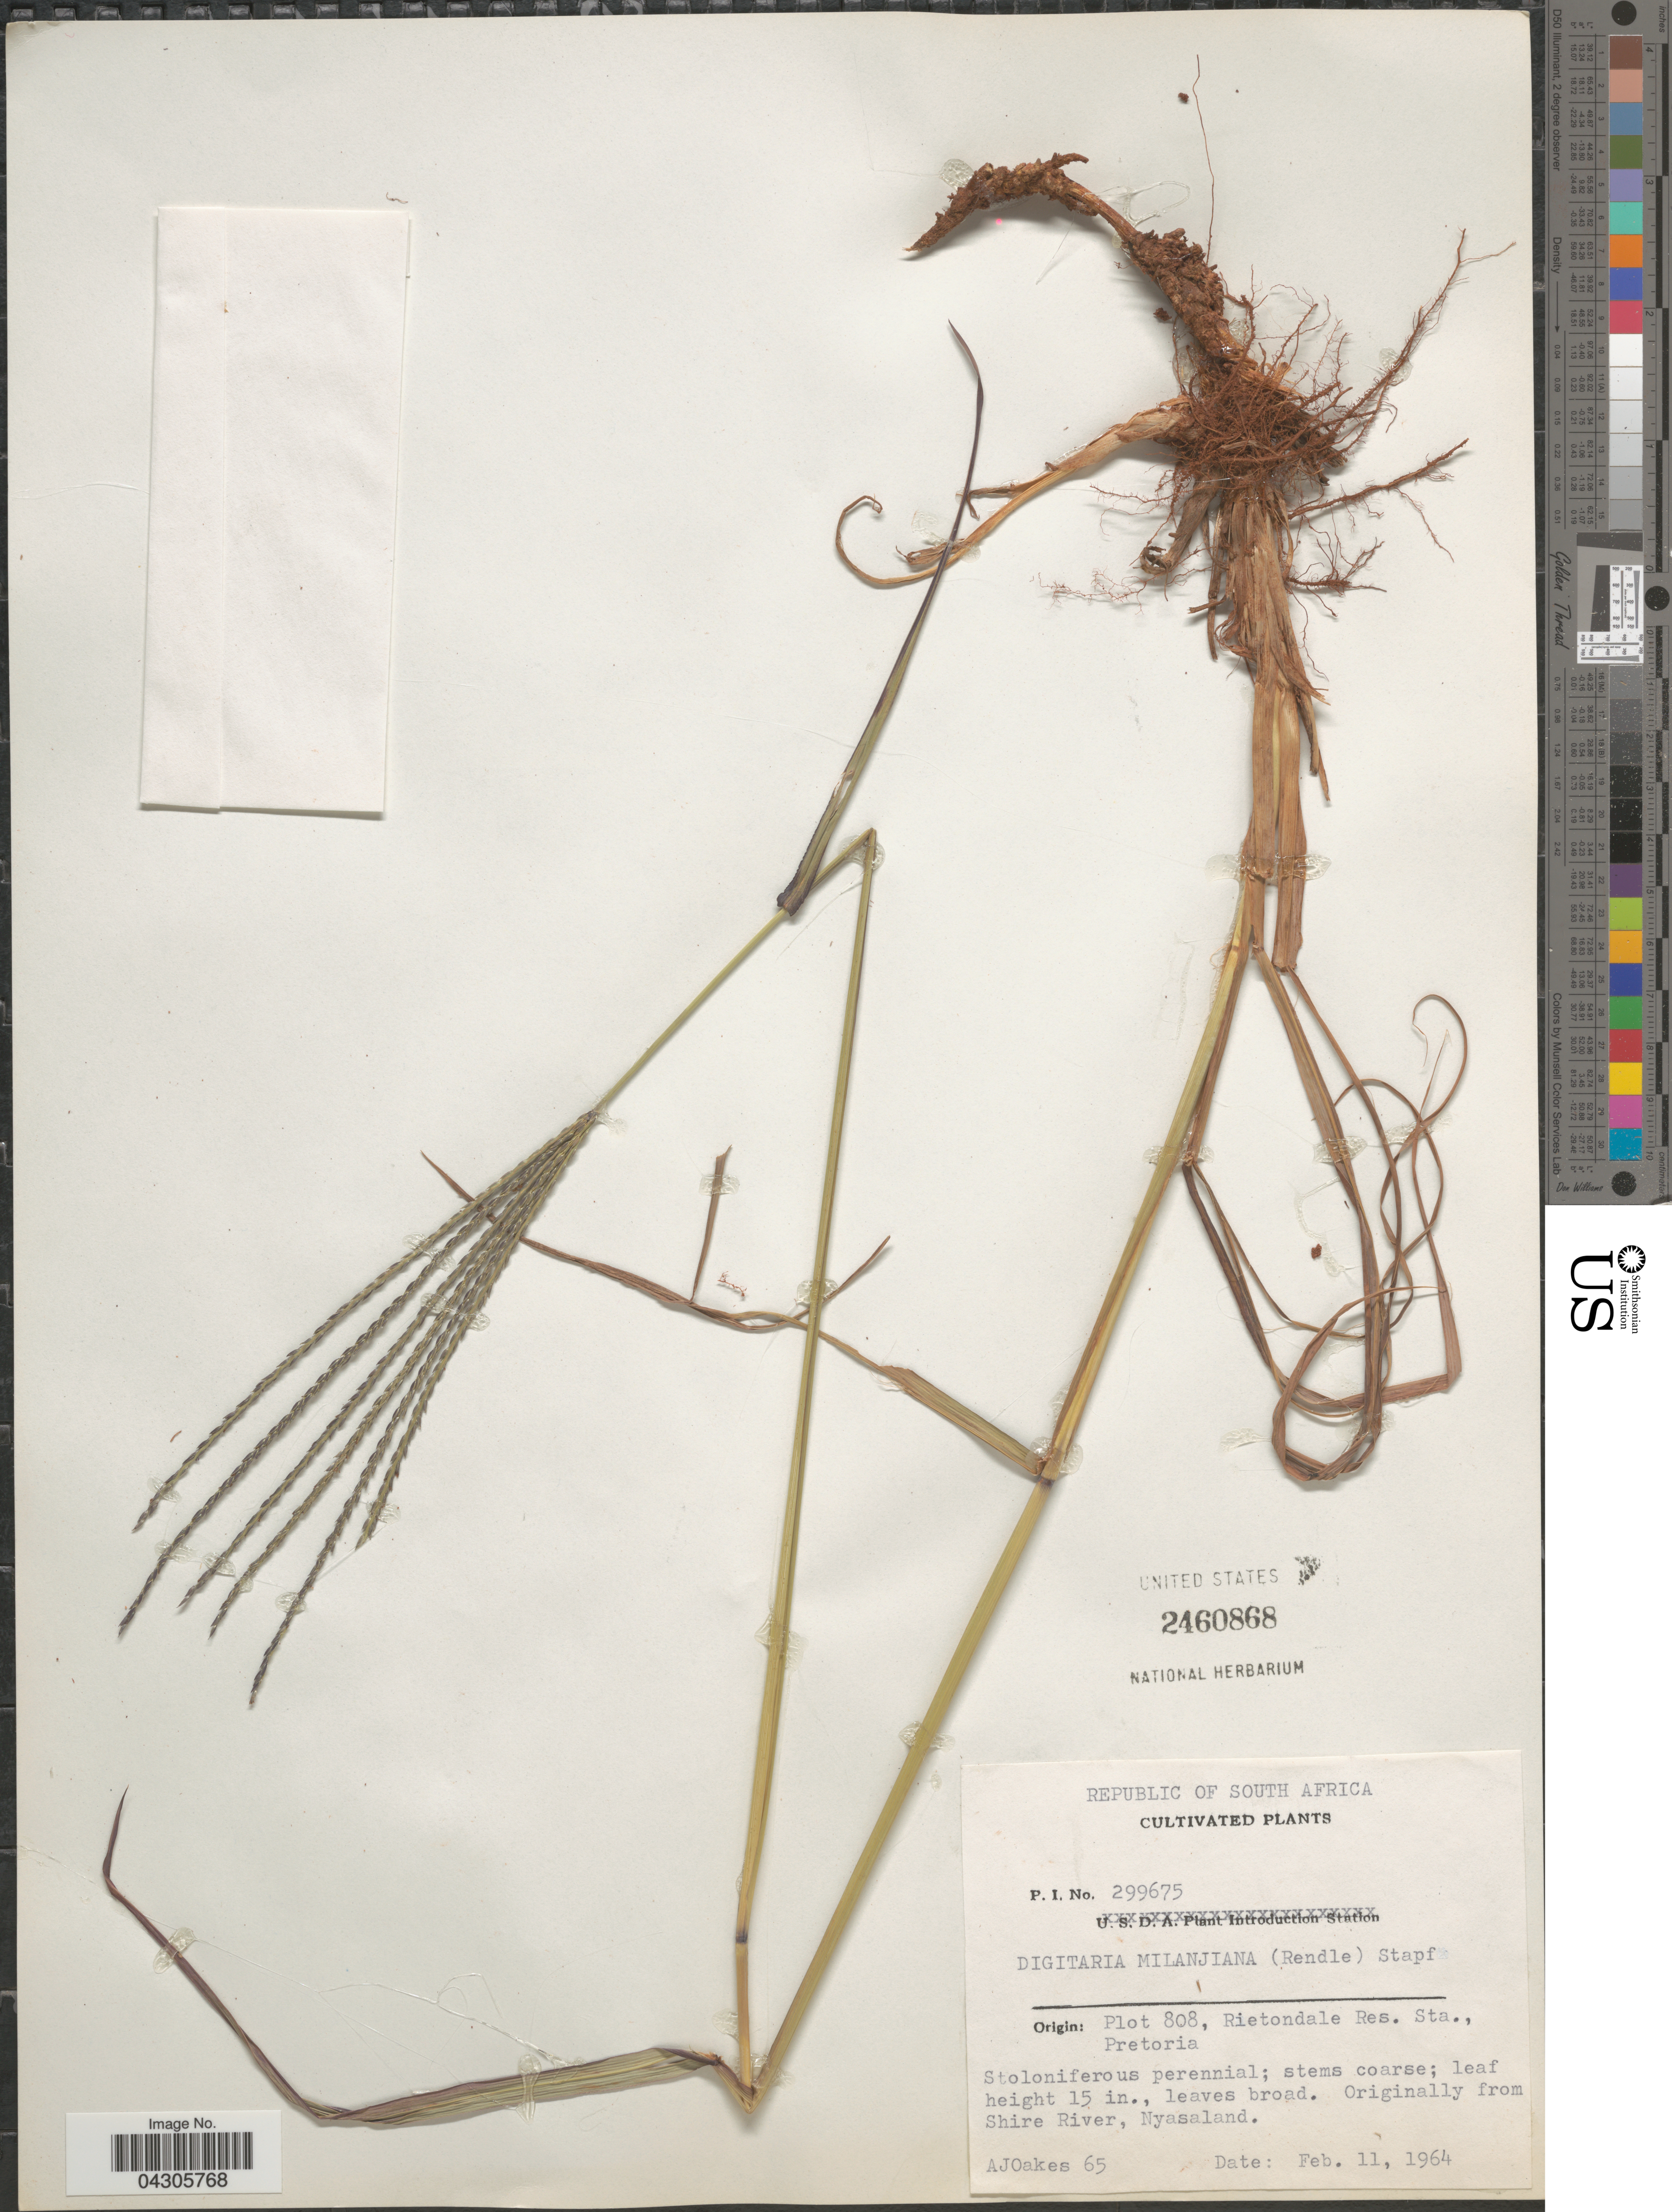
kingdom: Plantae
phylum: Tracheophyta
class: Liliopsida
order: Poales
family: Poaceae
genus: Digitaria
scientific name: Digitaria milanjiana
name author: (Rendle) Stapf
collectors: A. Oakes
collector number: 65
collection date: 1964-02-11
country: South Africa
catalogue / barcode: US 2460868